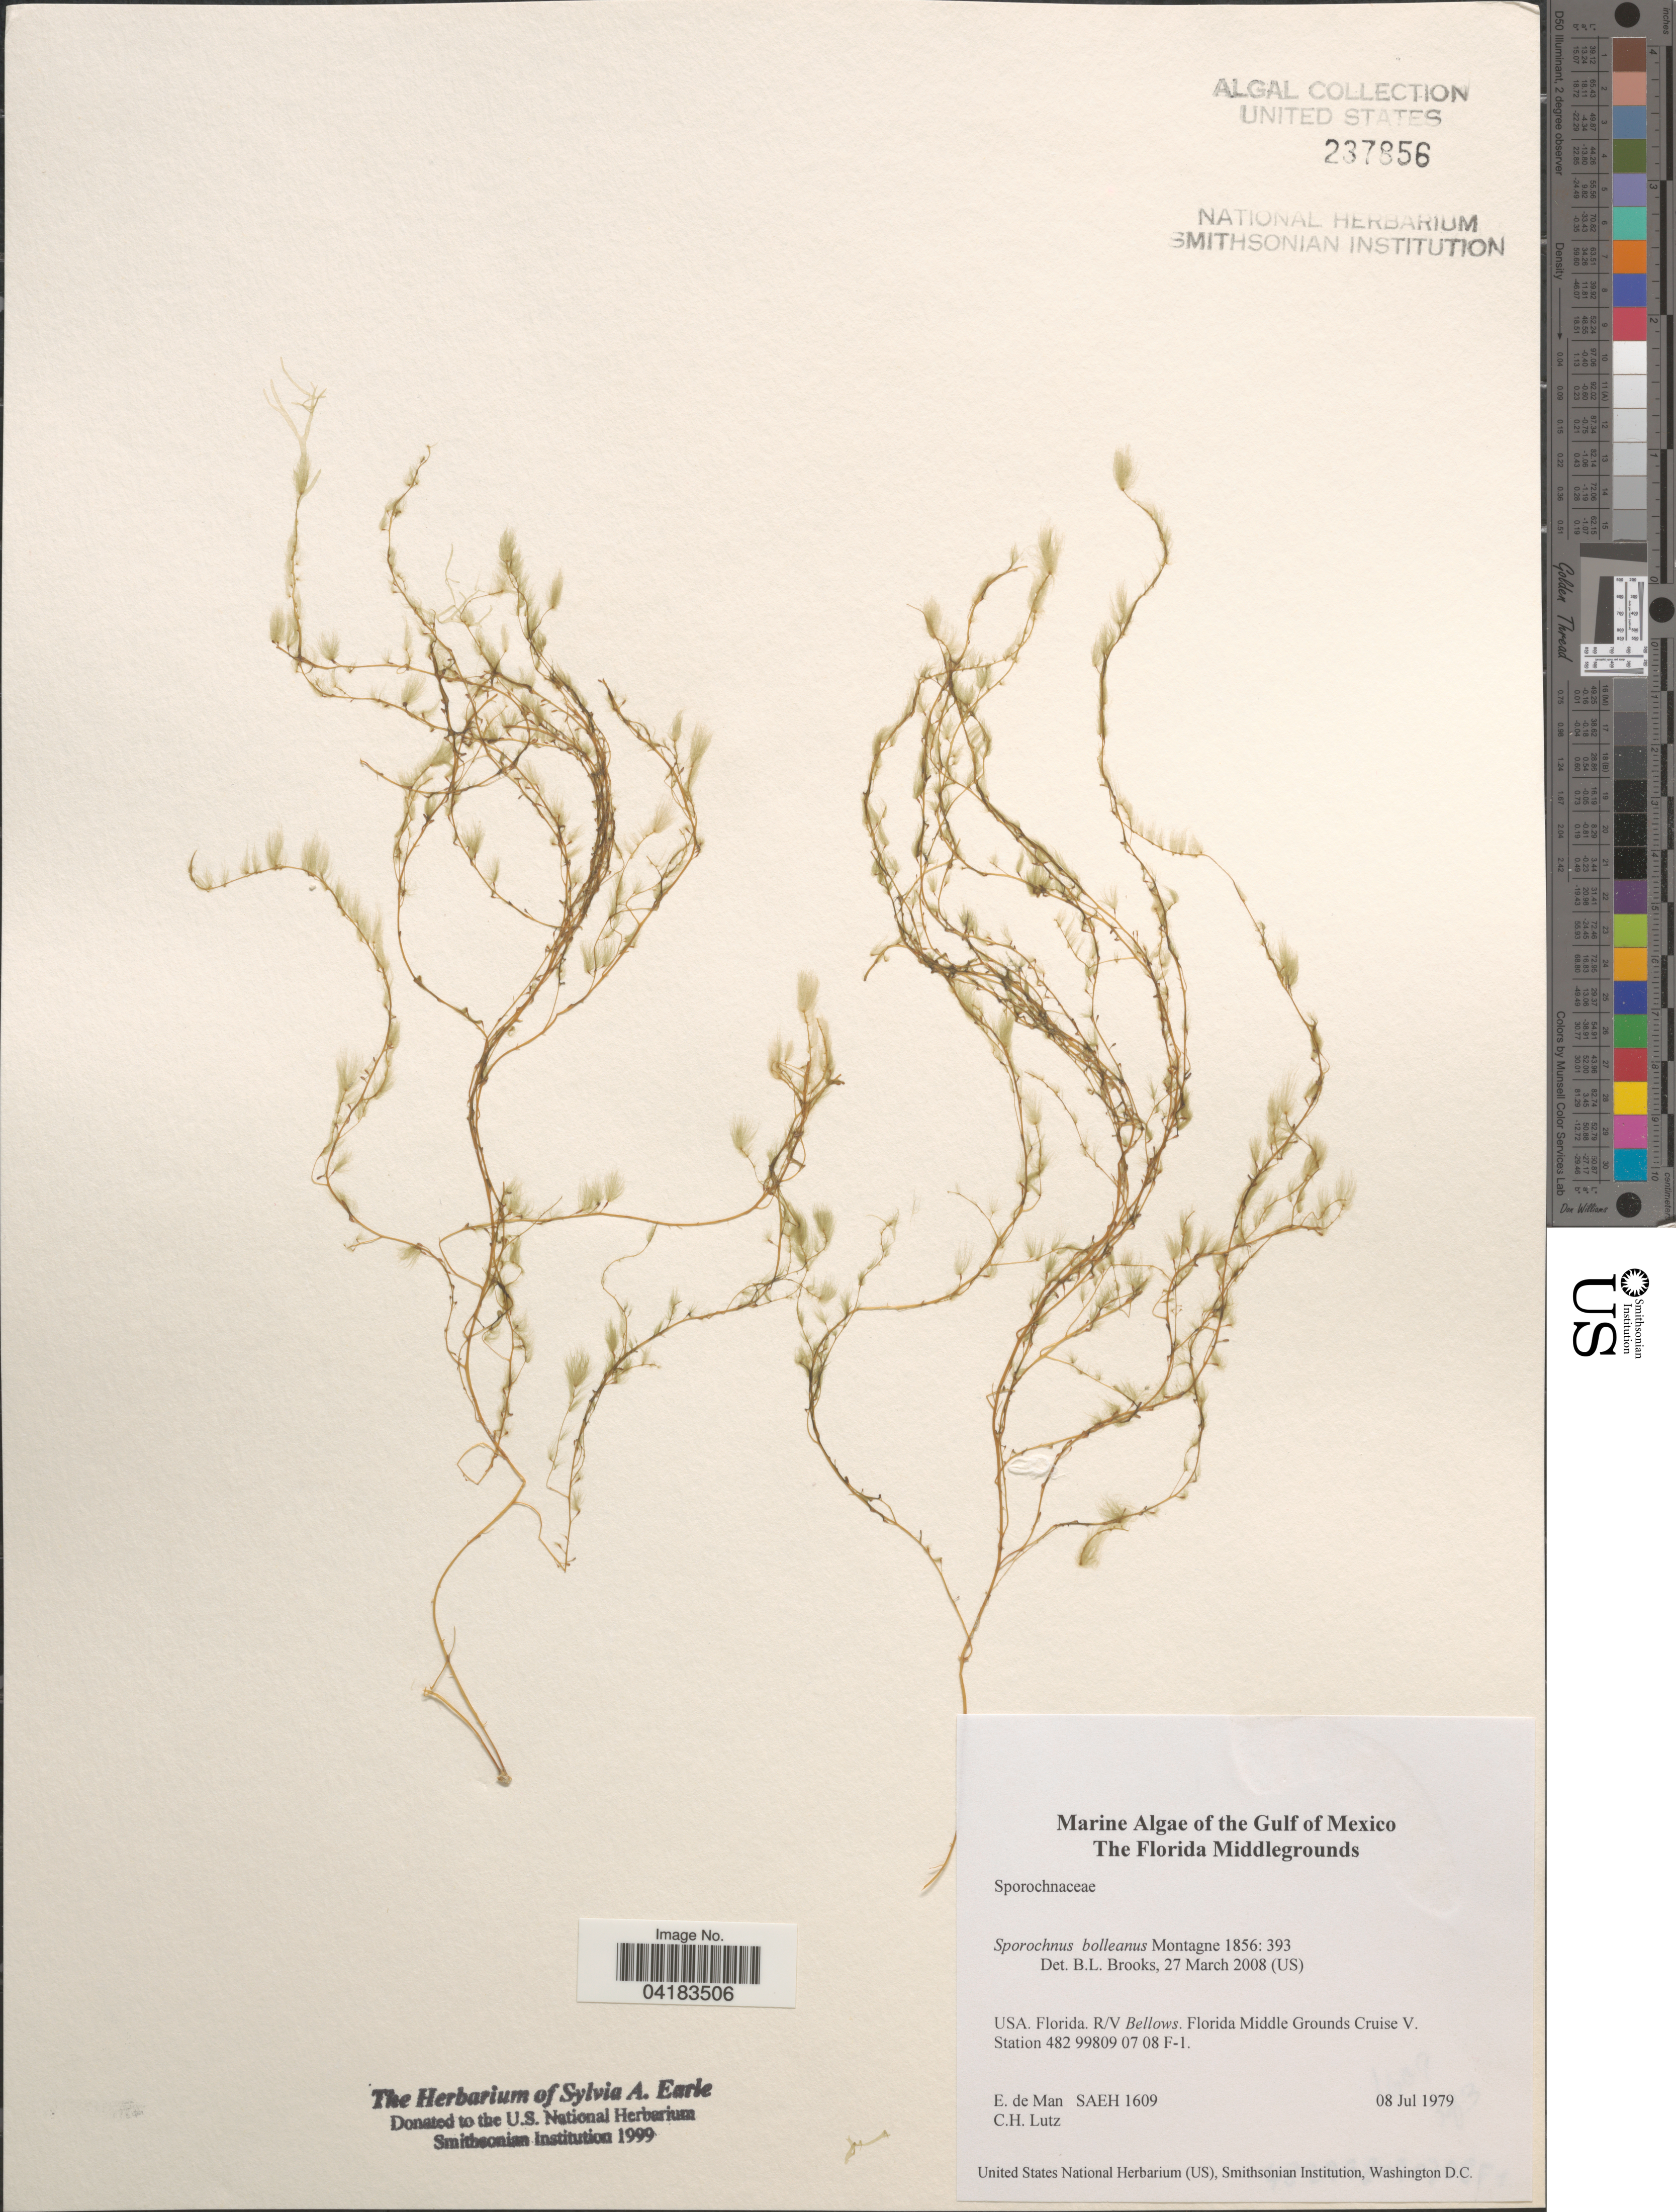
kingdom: Chromista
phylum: Ochrophyta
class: Phaeophyceae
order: Sporochnales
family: Sporochnaceae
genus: Sporochnus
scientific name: Sporochnus bolleanus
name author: Mont.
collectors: E. de Man & C. Lutz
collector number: SAEH1609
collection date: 1979-07-08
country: United States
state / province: Florida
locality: The Gulf of Mexico. The Florida Middlegrounds. R/V Bellows. Florida Middle Grounds Cruise V. Station 482 99809 07 08 F-1.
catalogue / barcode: US 237856